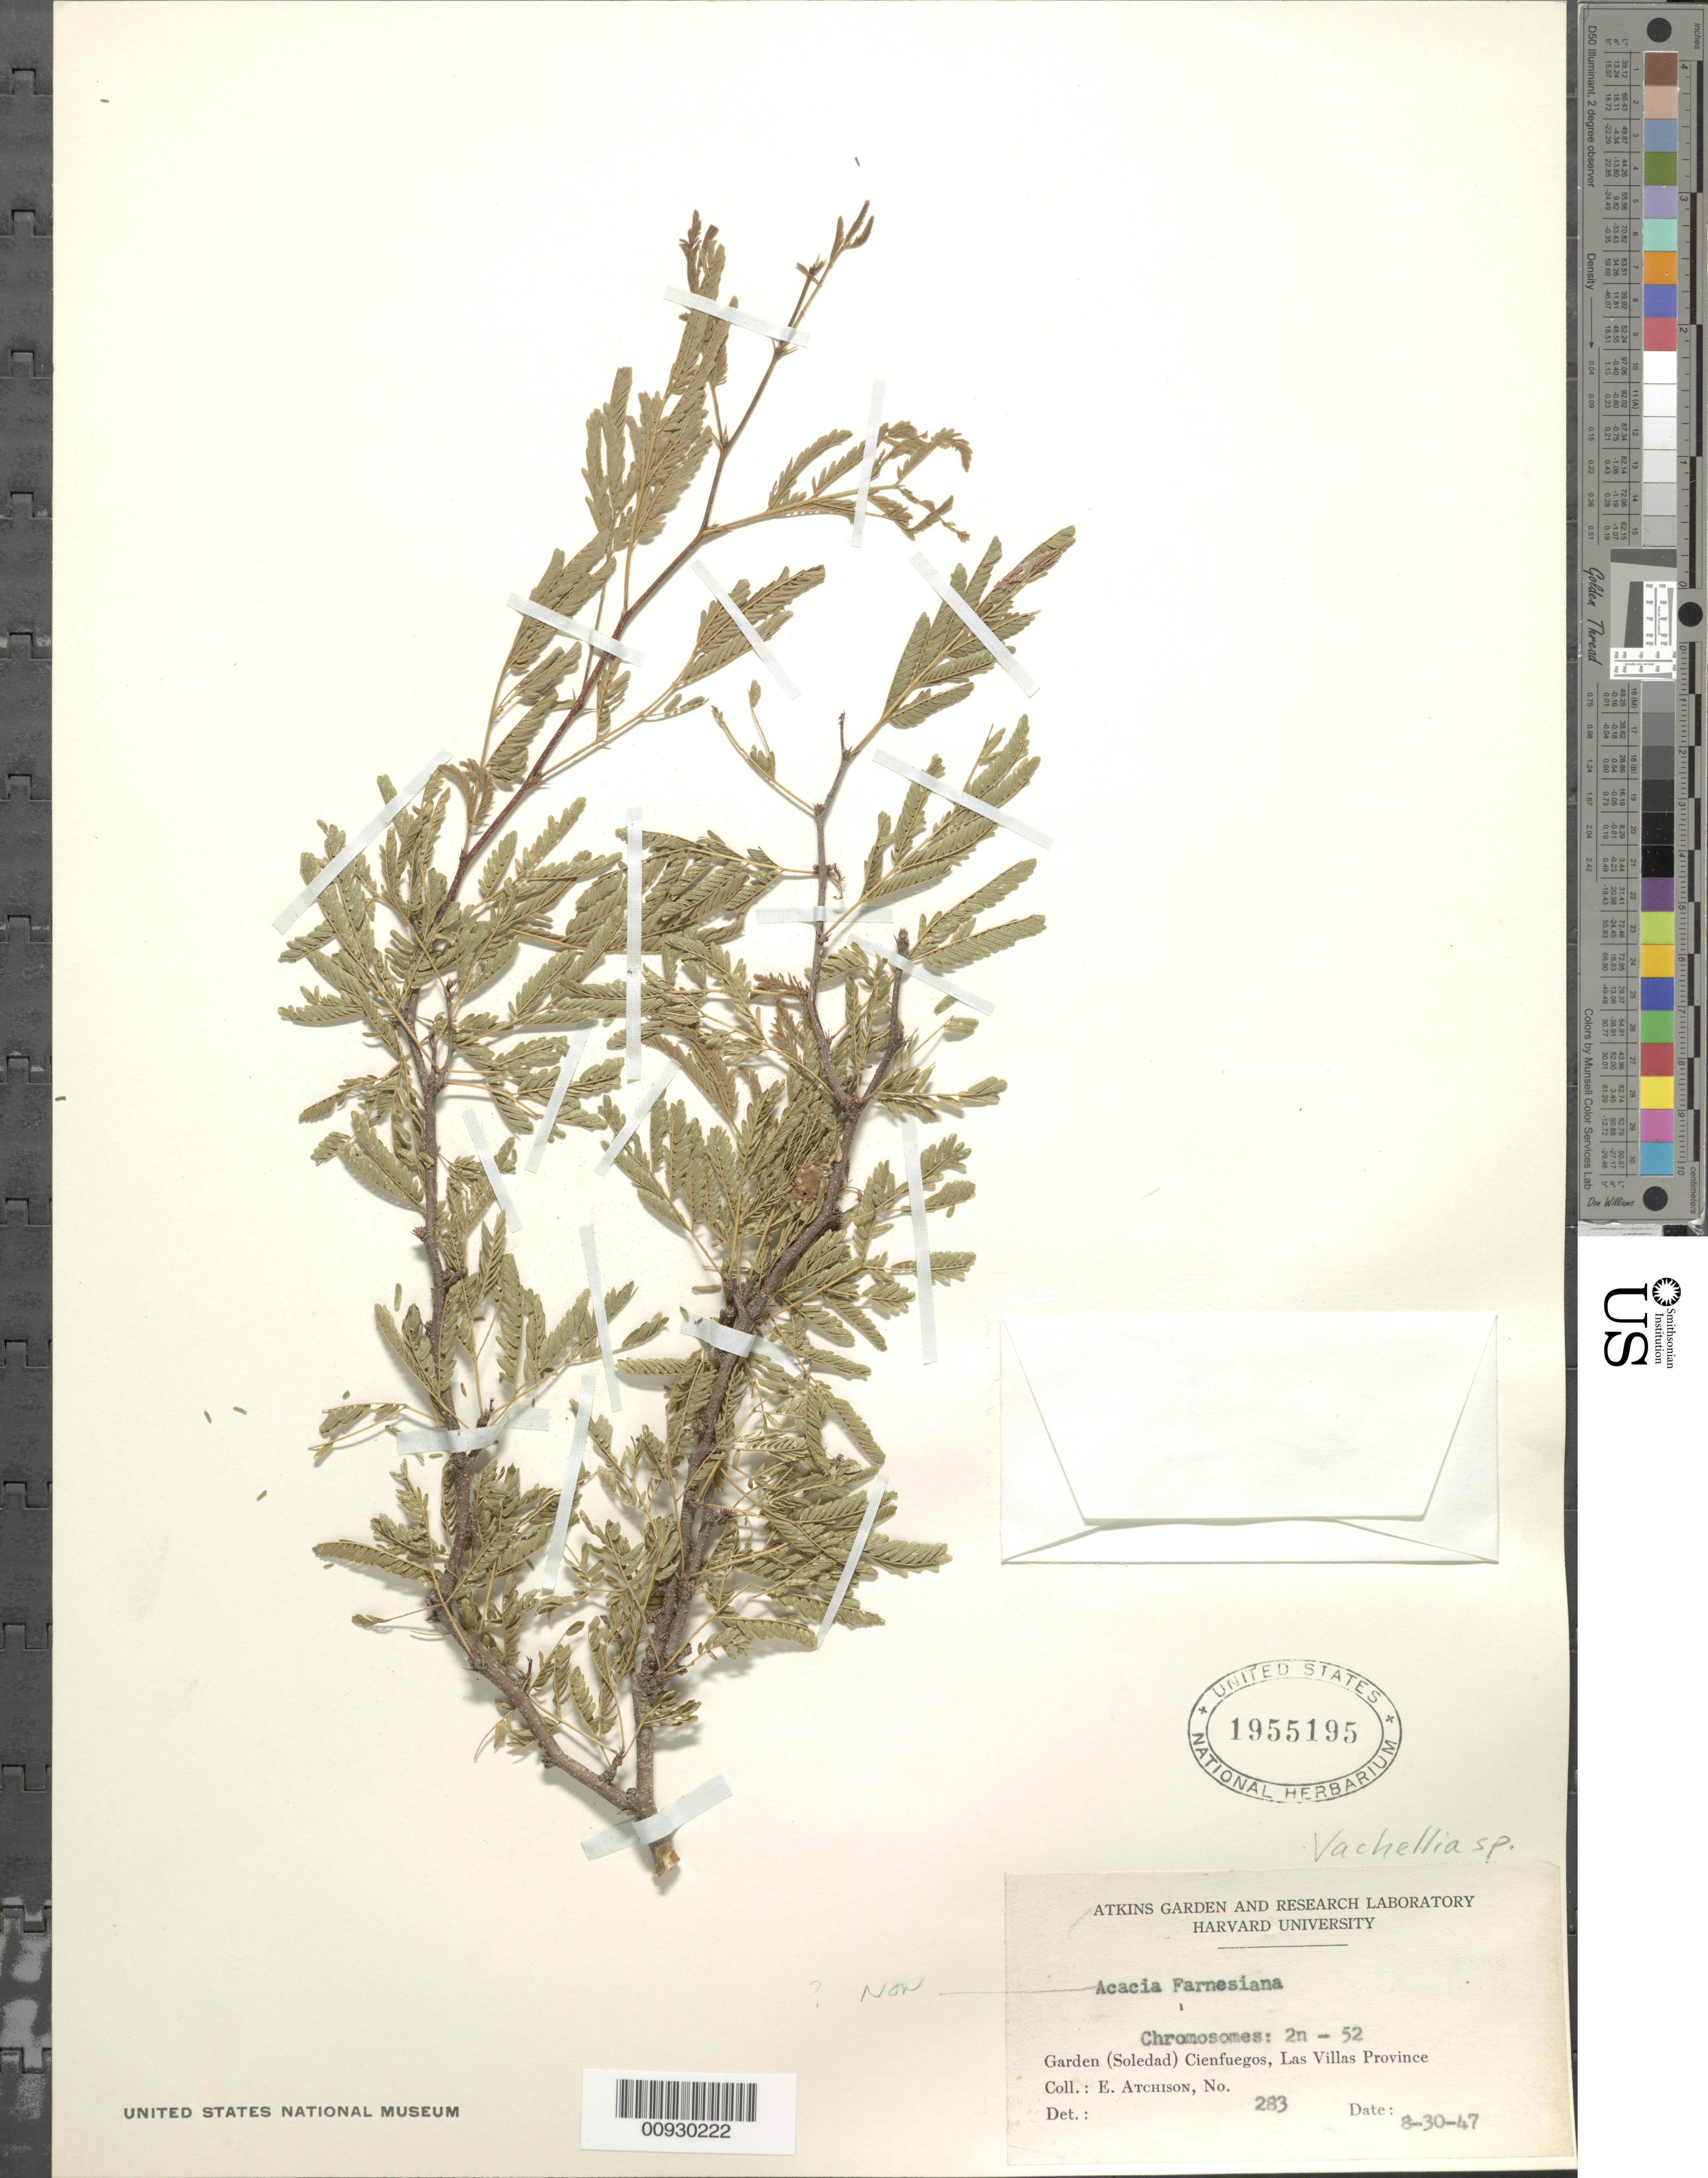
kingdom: Plantae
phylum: Tracheophyta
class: Magnoliopsida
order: Fabales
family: Fabaceae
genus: Vachellia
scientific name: Vachellia sp.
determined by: Strong, M. T., (US), Smithsonian Institution - National Museum of Natural History (UNITED STATES)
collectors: E. Atchison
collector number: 283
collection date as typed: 30 Aug 1947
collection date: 1947-08-30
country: Cuba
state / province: Cienfuegos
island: Cuba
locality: Garden (Soledad) Cienfuegos Las Villas Province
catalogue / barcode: US 1955195